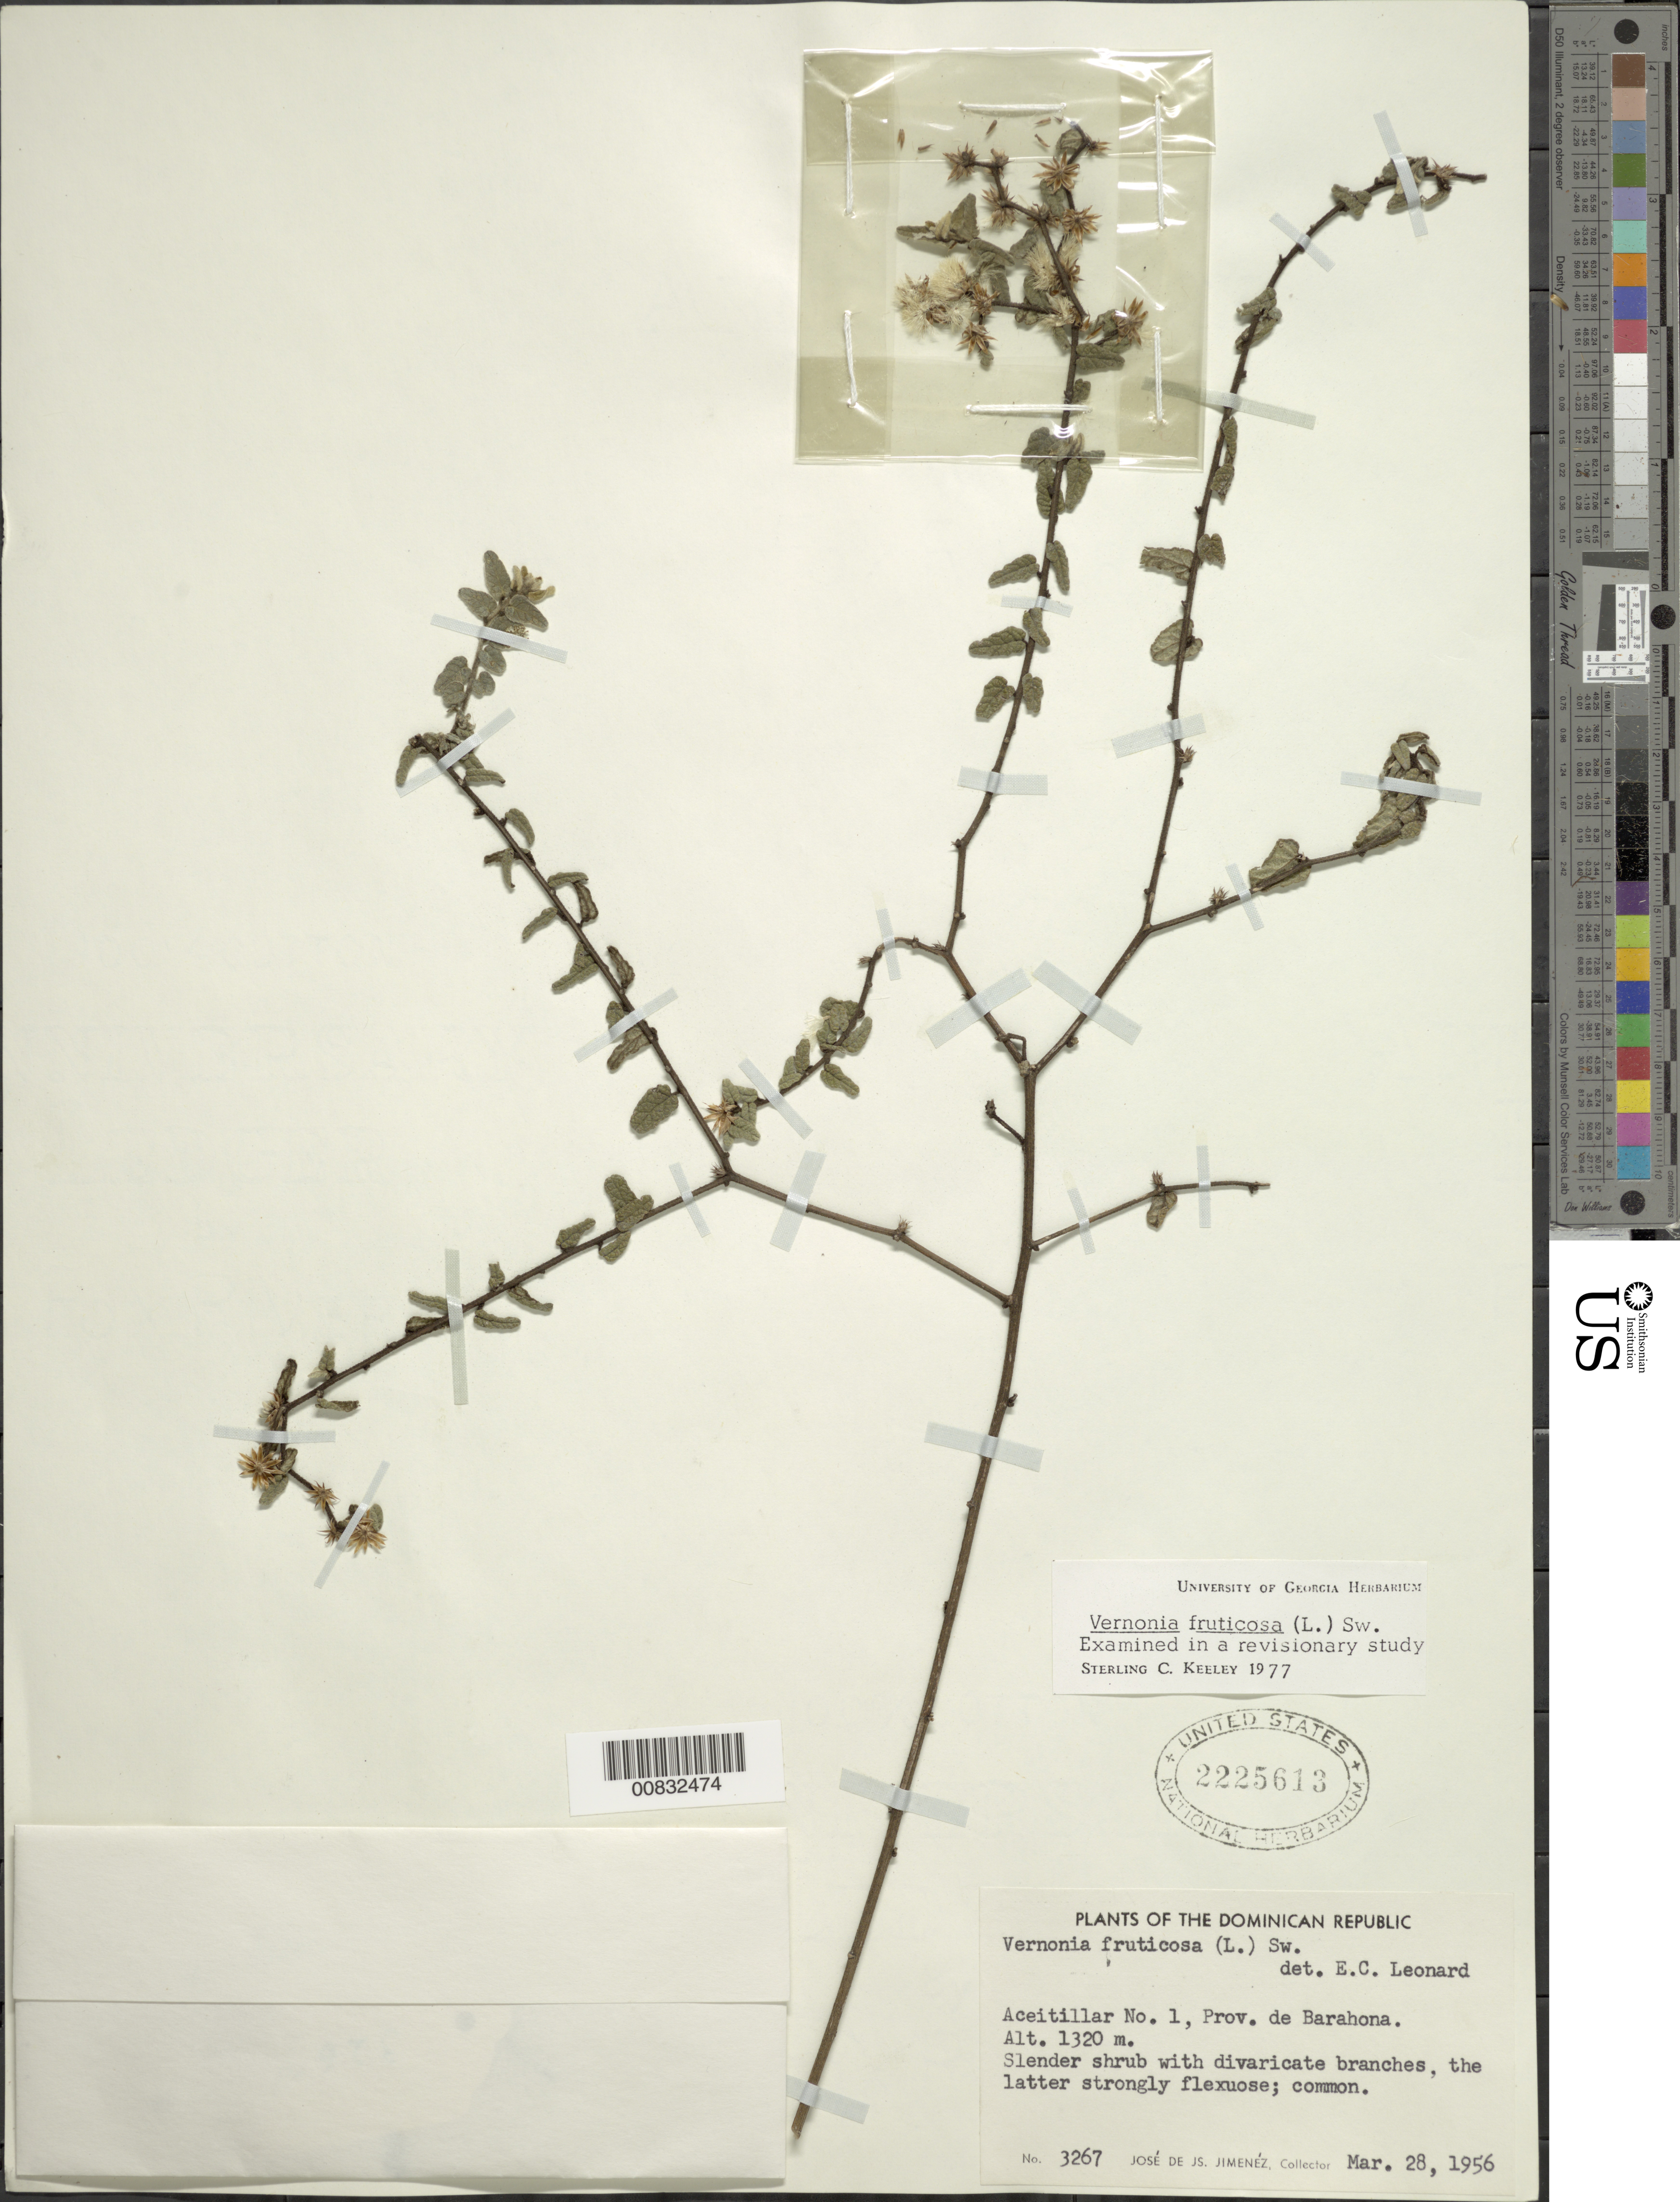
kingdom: Plantae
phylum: Tracheophyta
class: Magnoliopsida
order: Asterales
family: Asteraceae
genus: Lepidaploa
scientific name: Lepidaploa fruticosa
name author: (L.) H. Rob.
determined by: Keeley, S. C.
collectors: J. J. Jiménez Almonte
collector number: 3267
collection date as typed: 28 Mar 1956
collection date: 1956-03-28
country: Dominican Republic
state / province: Barahona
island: Hispaniola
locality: Aceitillar No. 1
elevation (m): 1320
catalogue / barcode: US 2225613